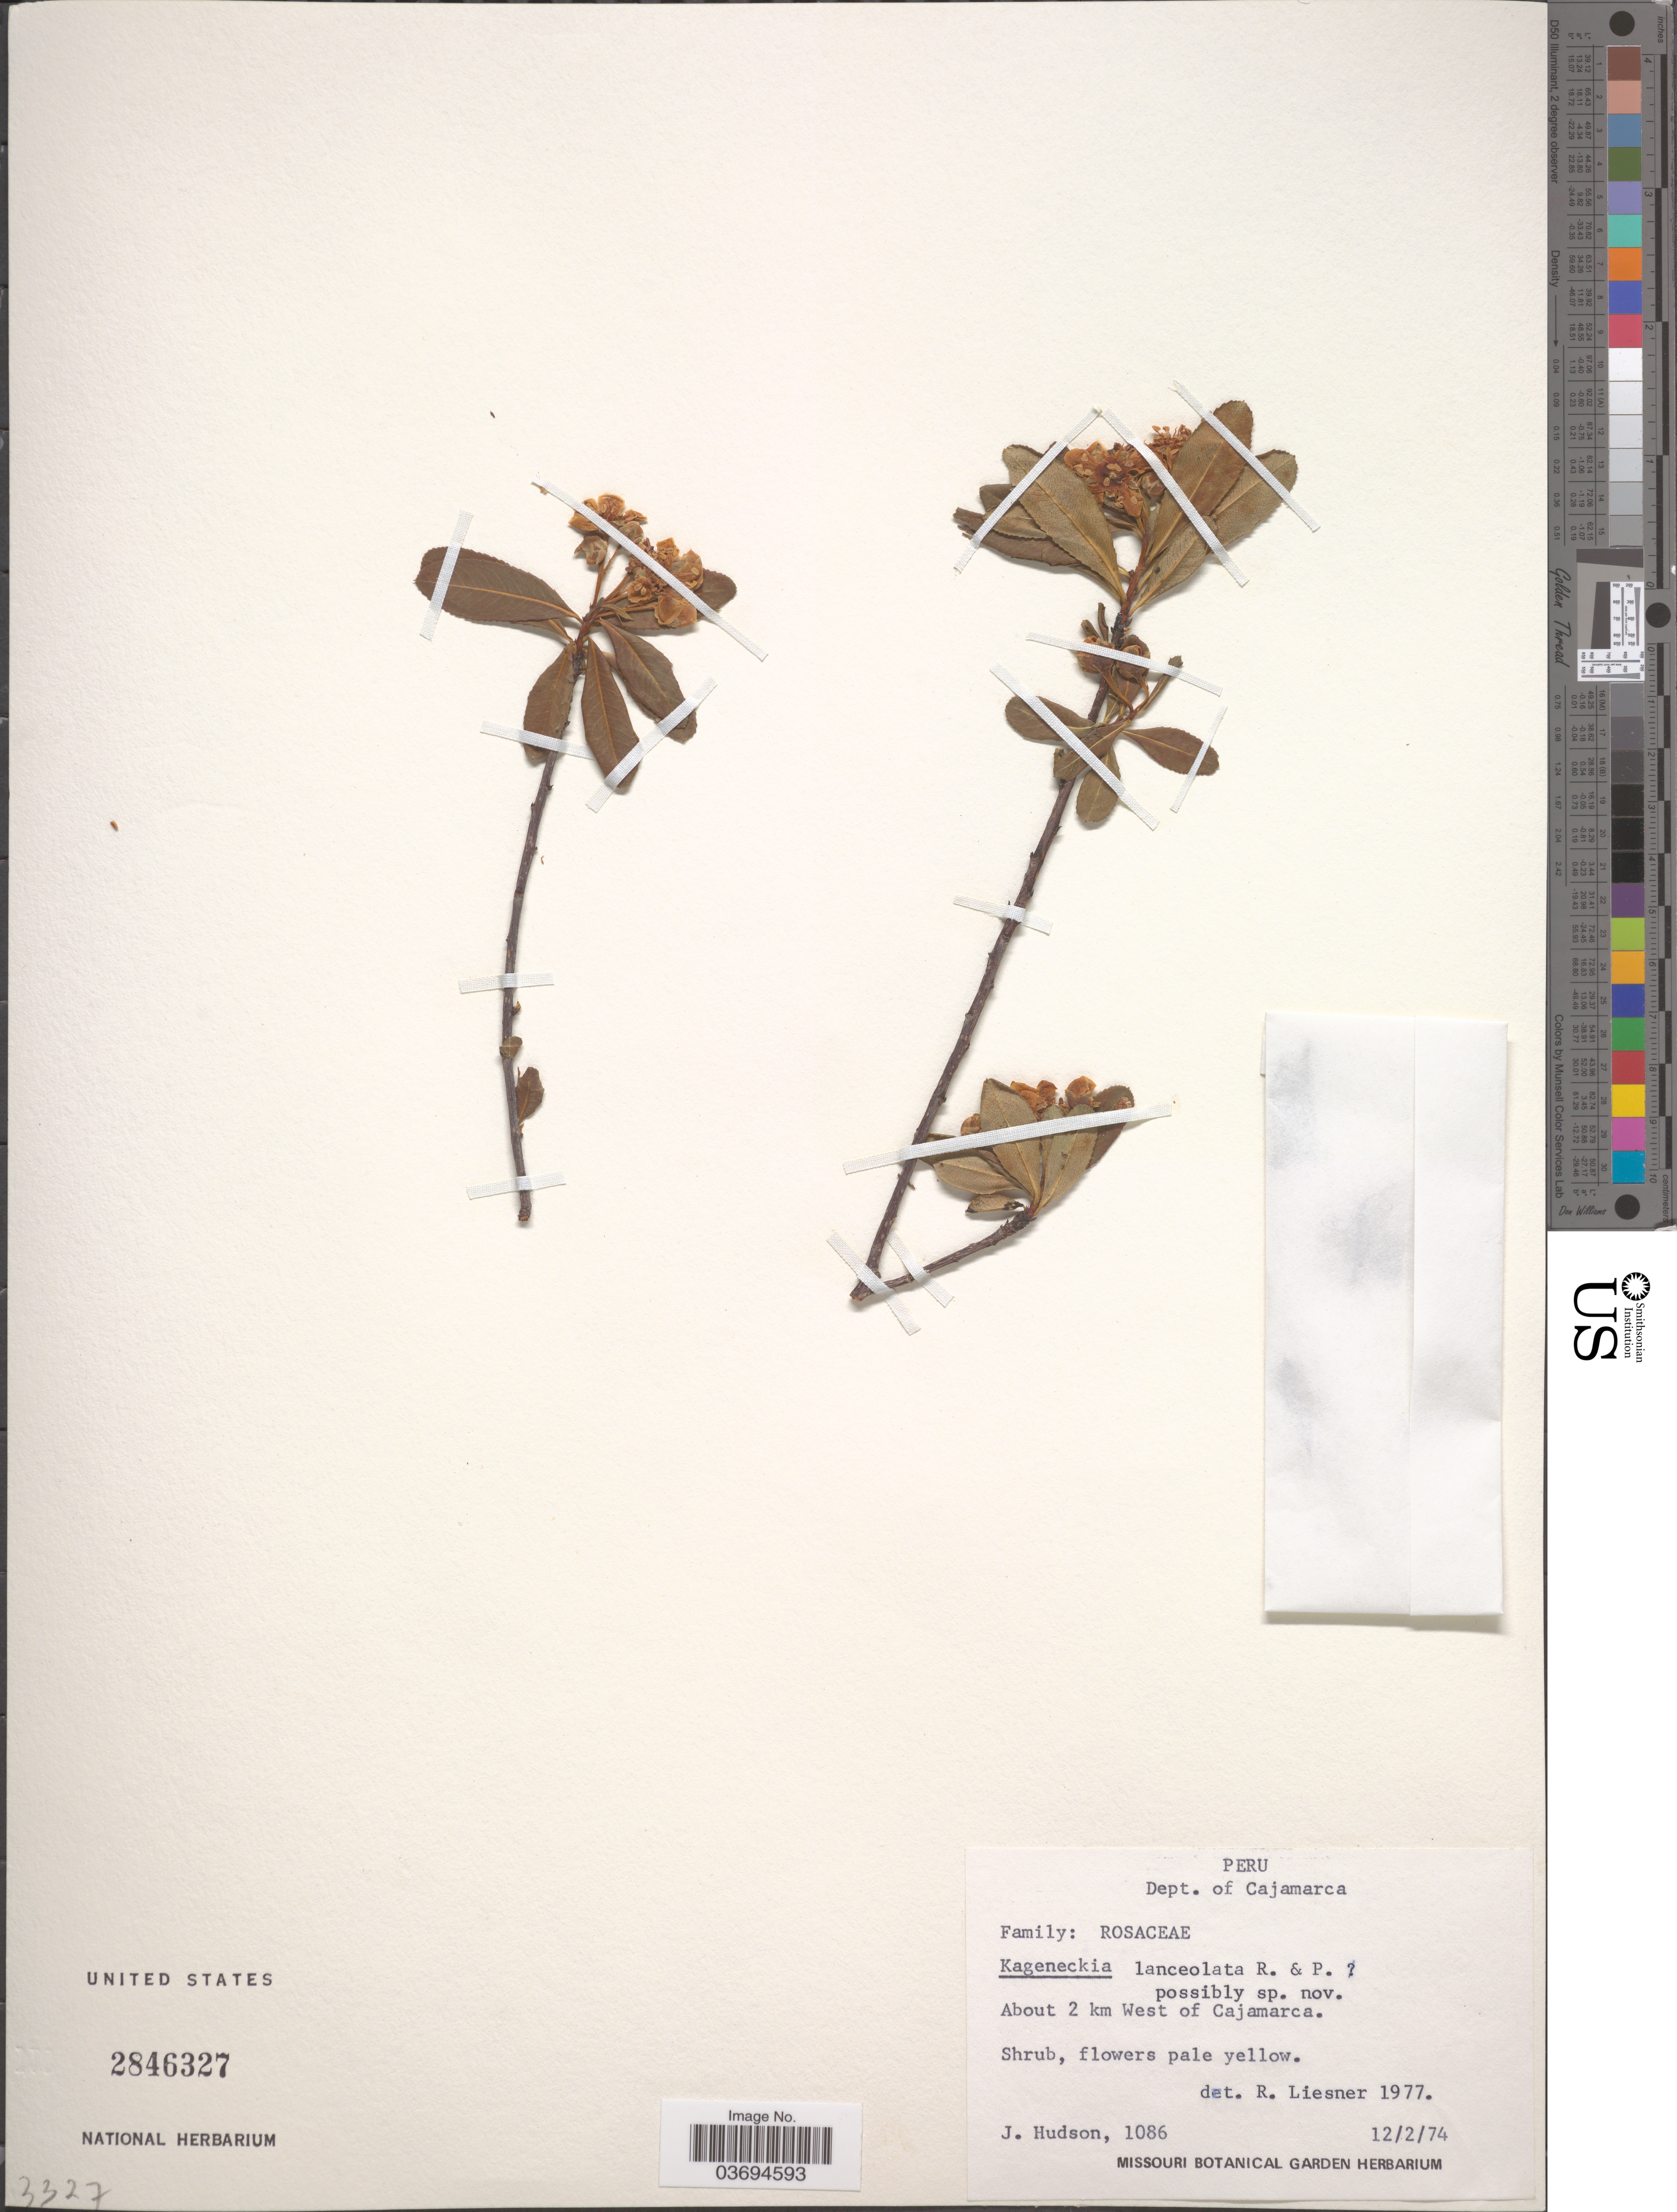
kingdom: Plantae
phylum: Tracheophyta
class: Magnoliopsida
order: Rosales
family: Rosaceae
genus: Kageneckia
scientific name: Kageneckia lanceolata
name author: Ruiz & Pav.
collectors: J. Hudson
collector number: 1086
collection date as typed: Transcribed d/m/y: 12/2/74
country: Peru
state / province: Cajamarca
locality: Dept. of Cajamarca. About 2 km West of Cajamarca.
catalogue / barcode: US 2846327